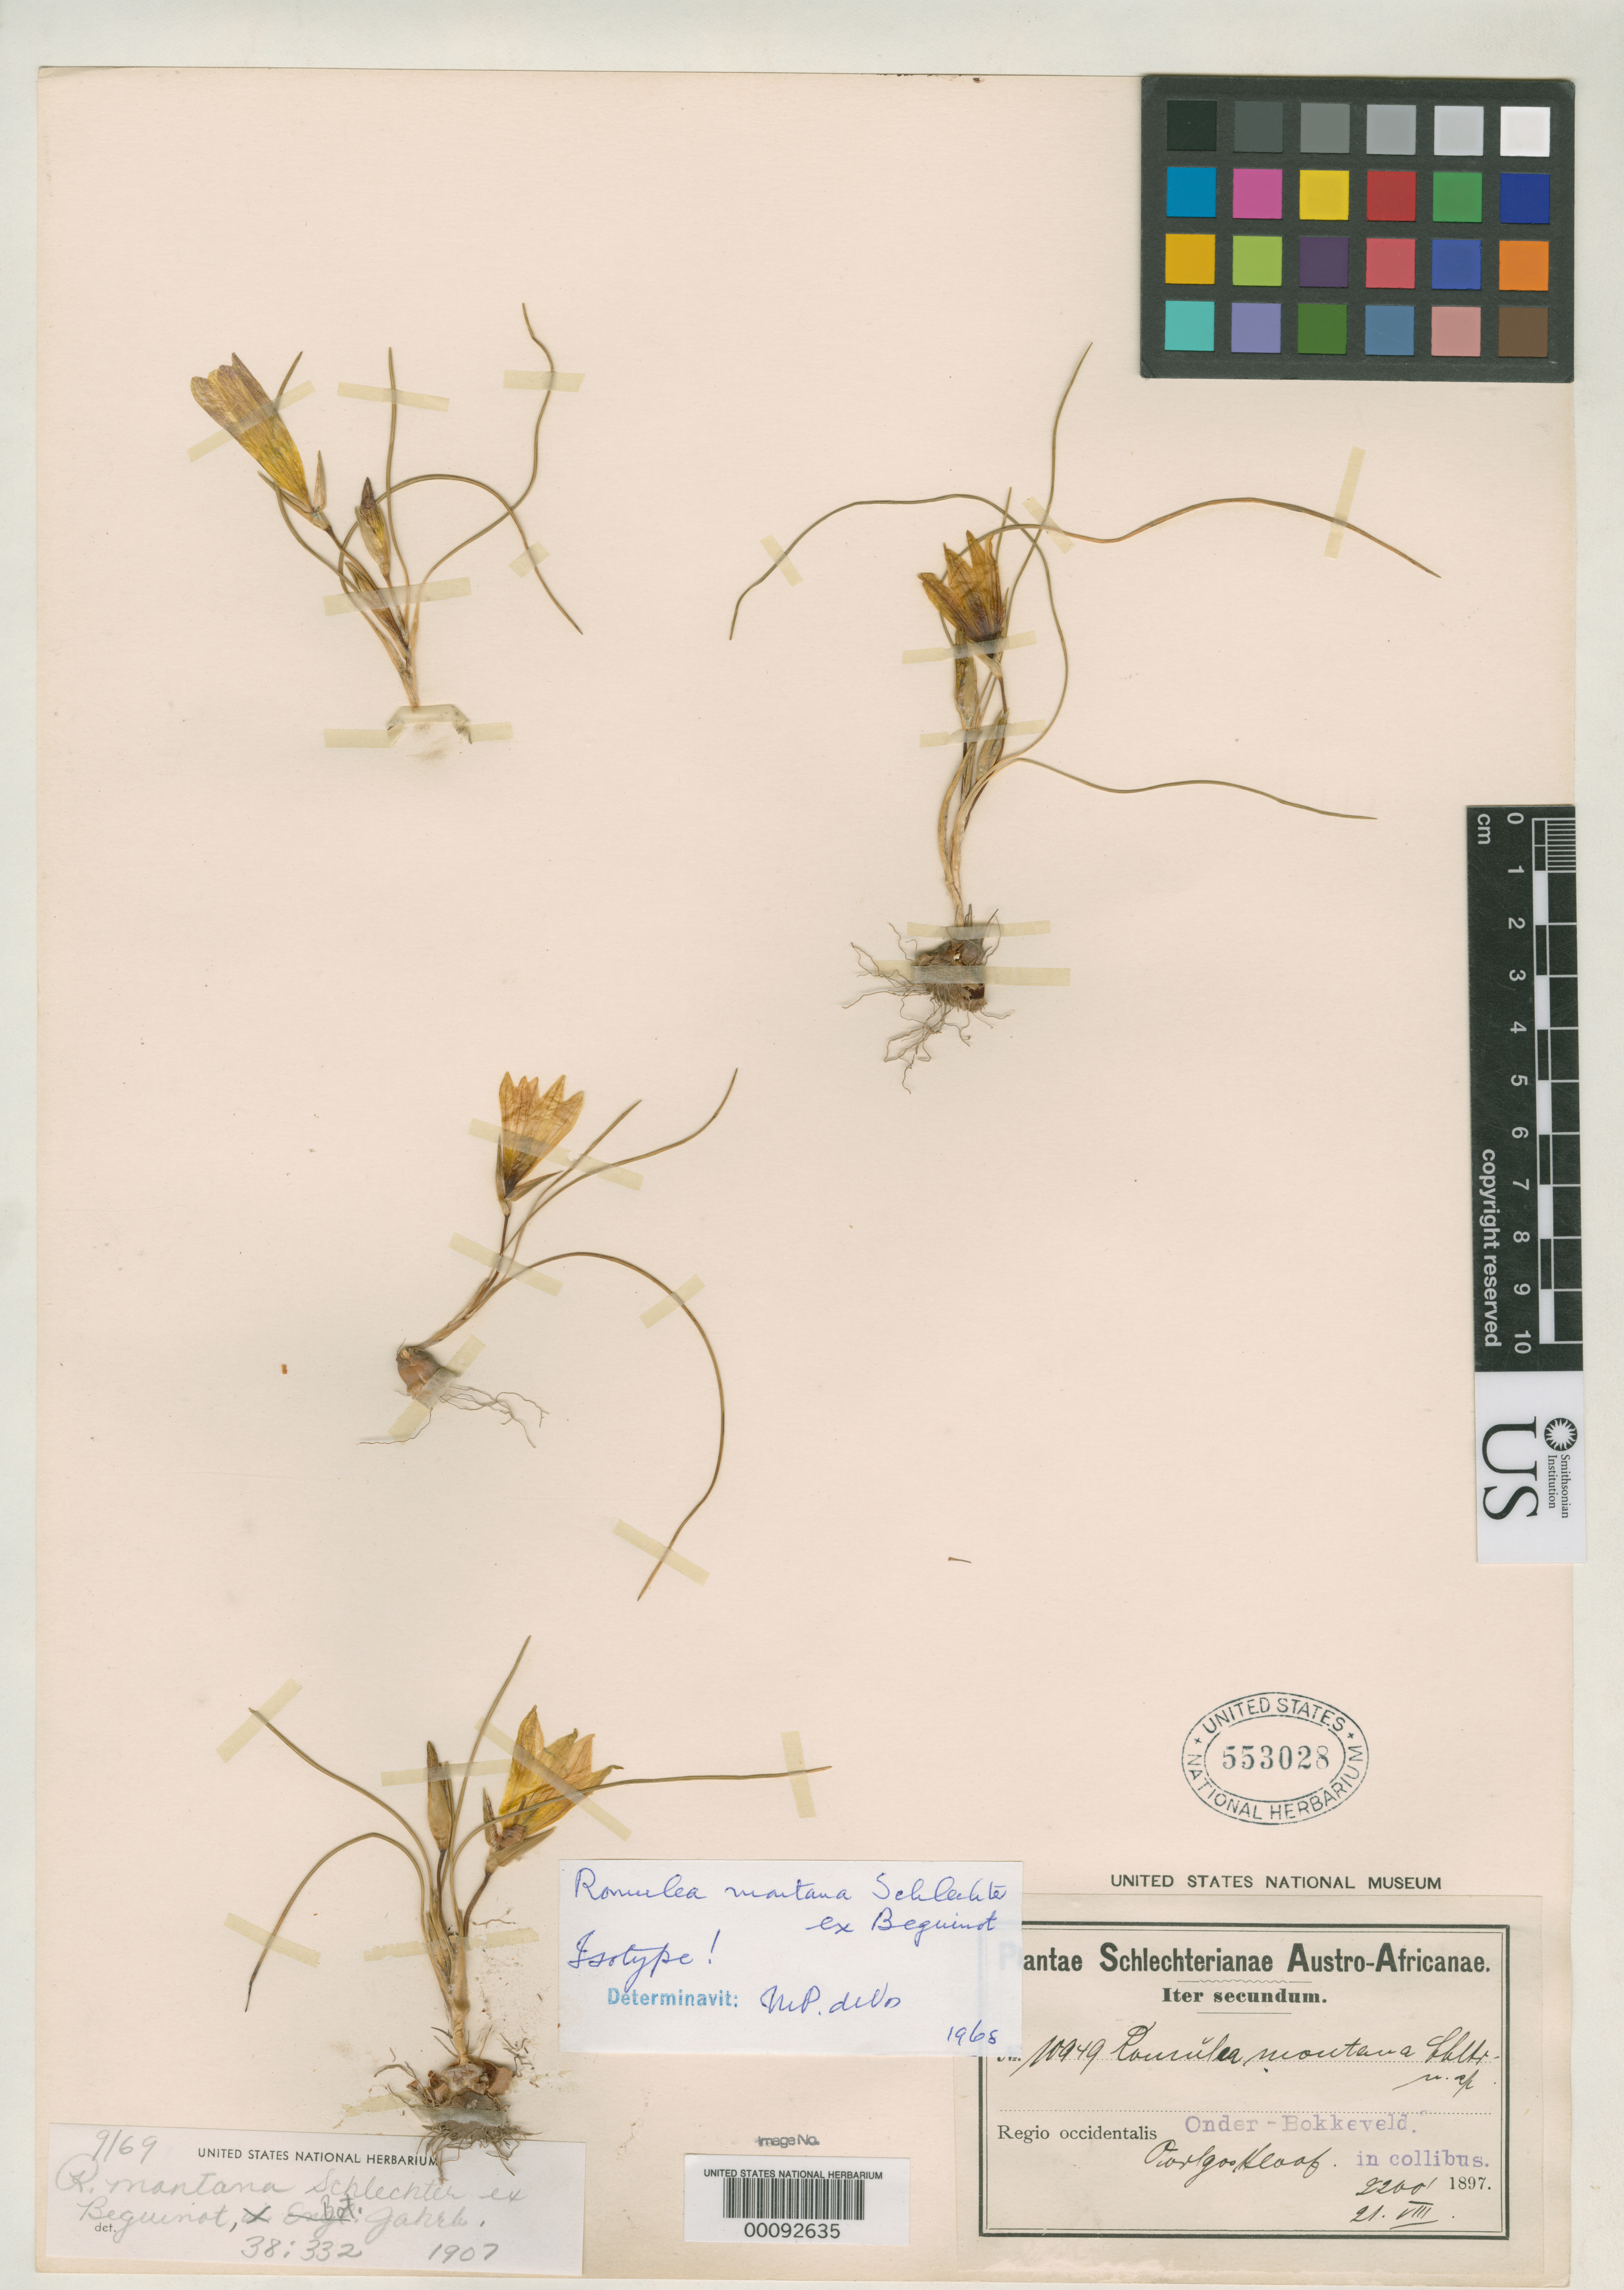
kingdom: Plantae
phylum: Tracheophyta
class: Liliopsida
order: Asparagales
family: Iridaceae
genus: Romulea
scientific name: Romulea montana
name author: Schltr. ex Bég.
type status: Isotype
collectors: F. R. R. Schlechter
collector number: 10949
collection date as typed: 21 Aug 1897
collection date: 1897-08-21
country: South Africa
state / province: Northern Cape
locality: Onder-bokkeveld, Oorlogskloof.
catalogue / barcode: US 553028